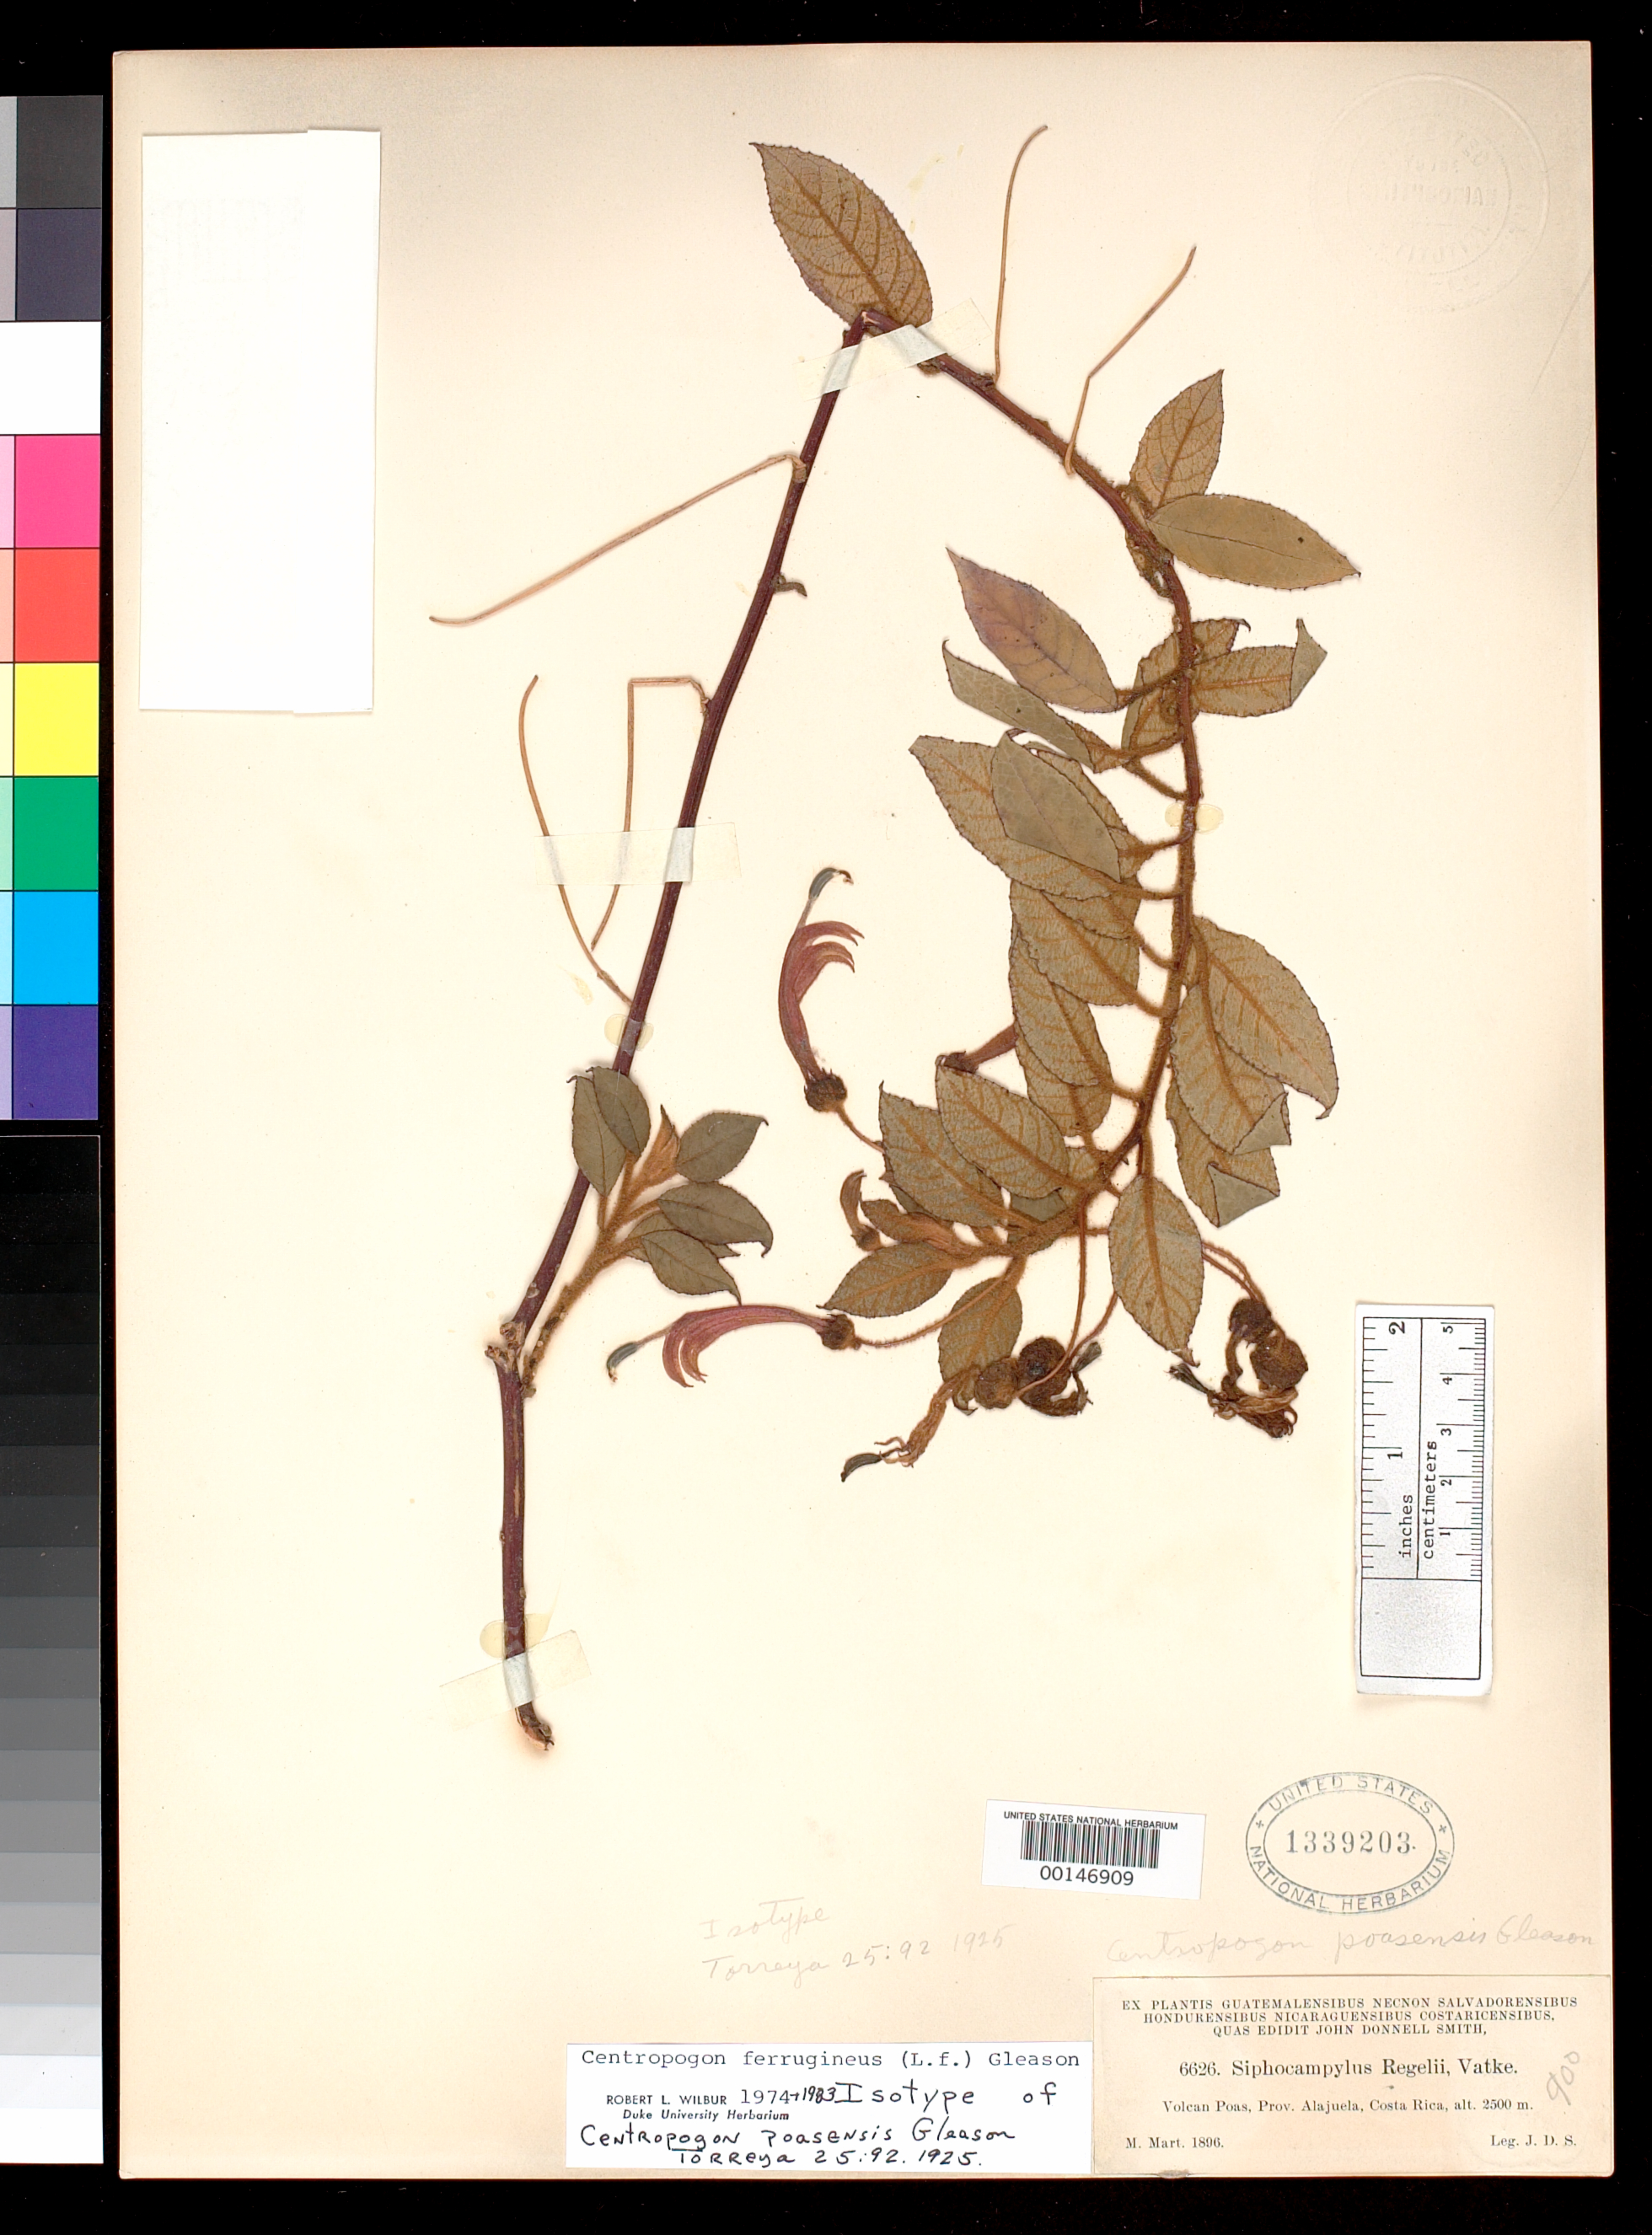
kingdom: Plantae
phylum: Tracheophyta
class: Magnoliopsida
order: Asterales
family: Campanulaceae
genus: Centropogon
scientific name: Centropogon poasensis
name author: Gleason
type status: Isotype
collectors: J. Donnell Smith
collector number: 6626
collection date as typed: Mar 1896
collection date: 1896-03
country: Costa Rica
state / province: Alajuela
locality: Volcan Poas.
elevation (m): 2500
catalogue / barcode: US 1339203